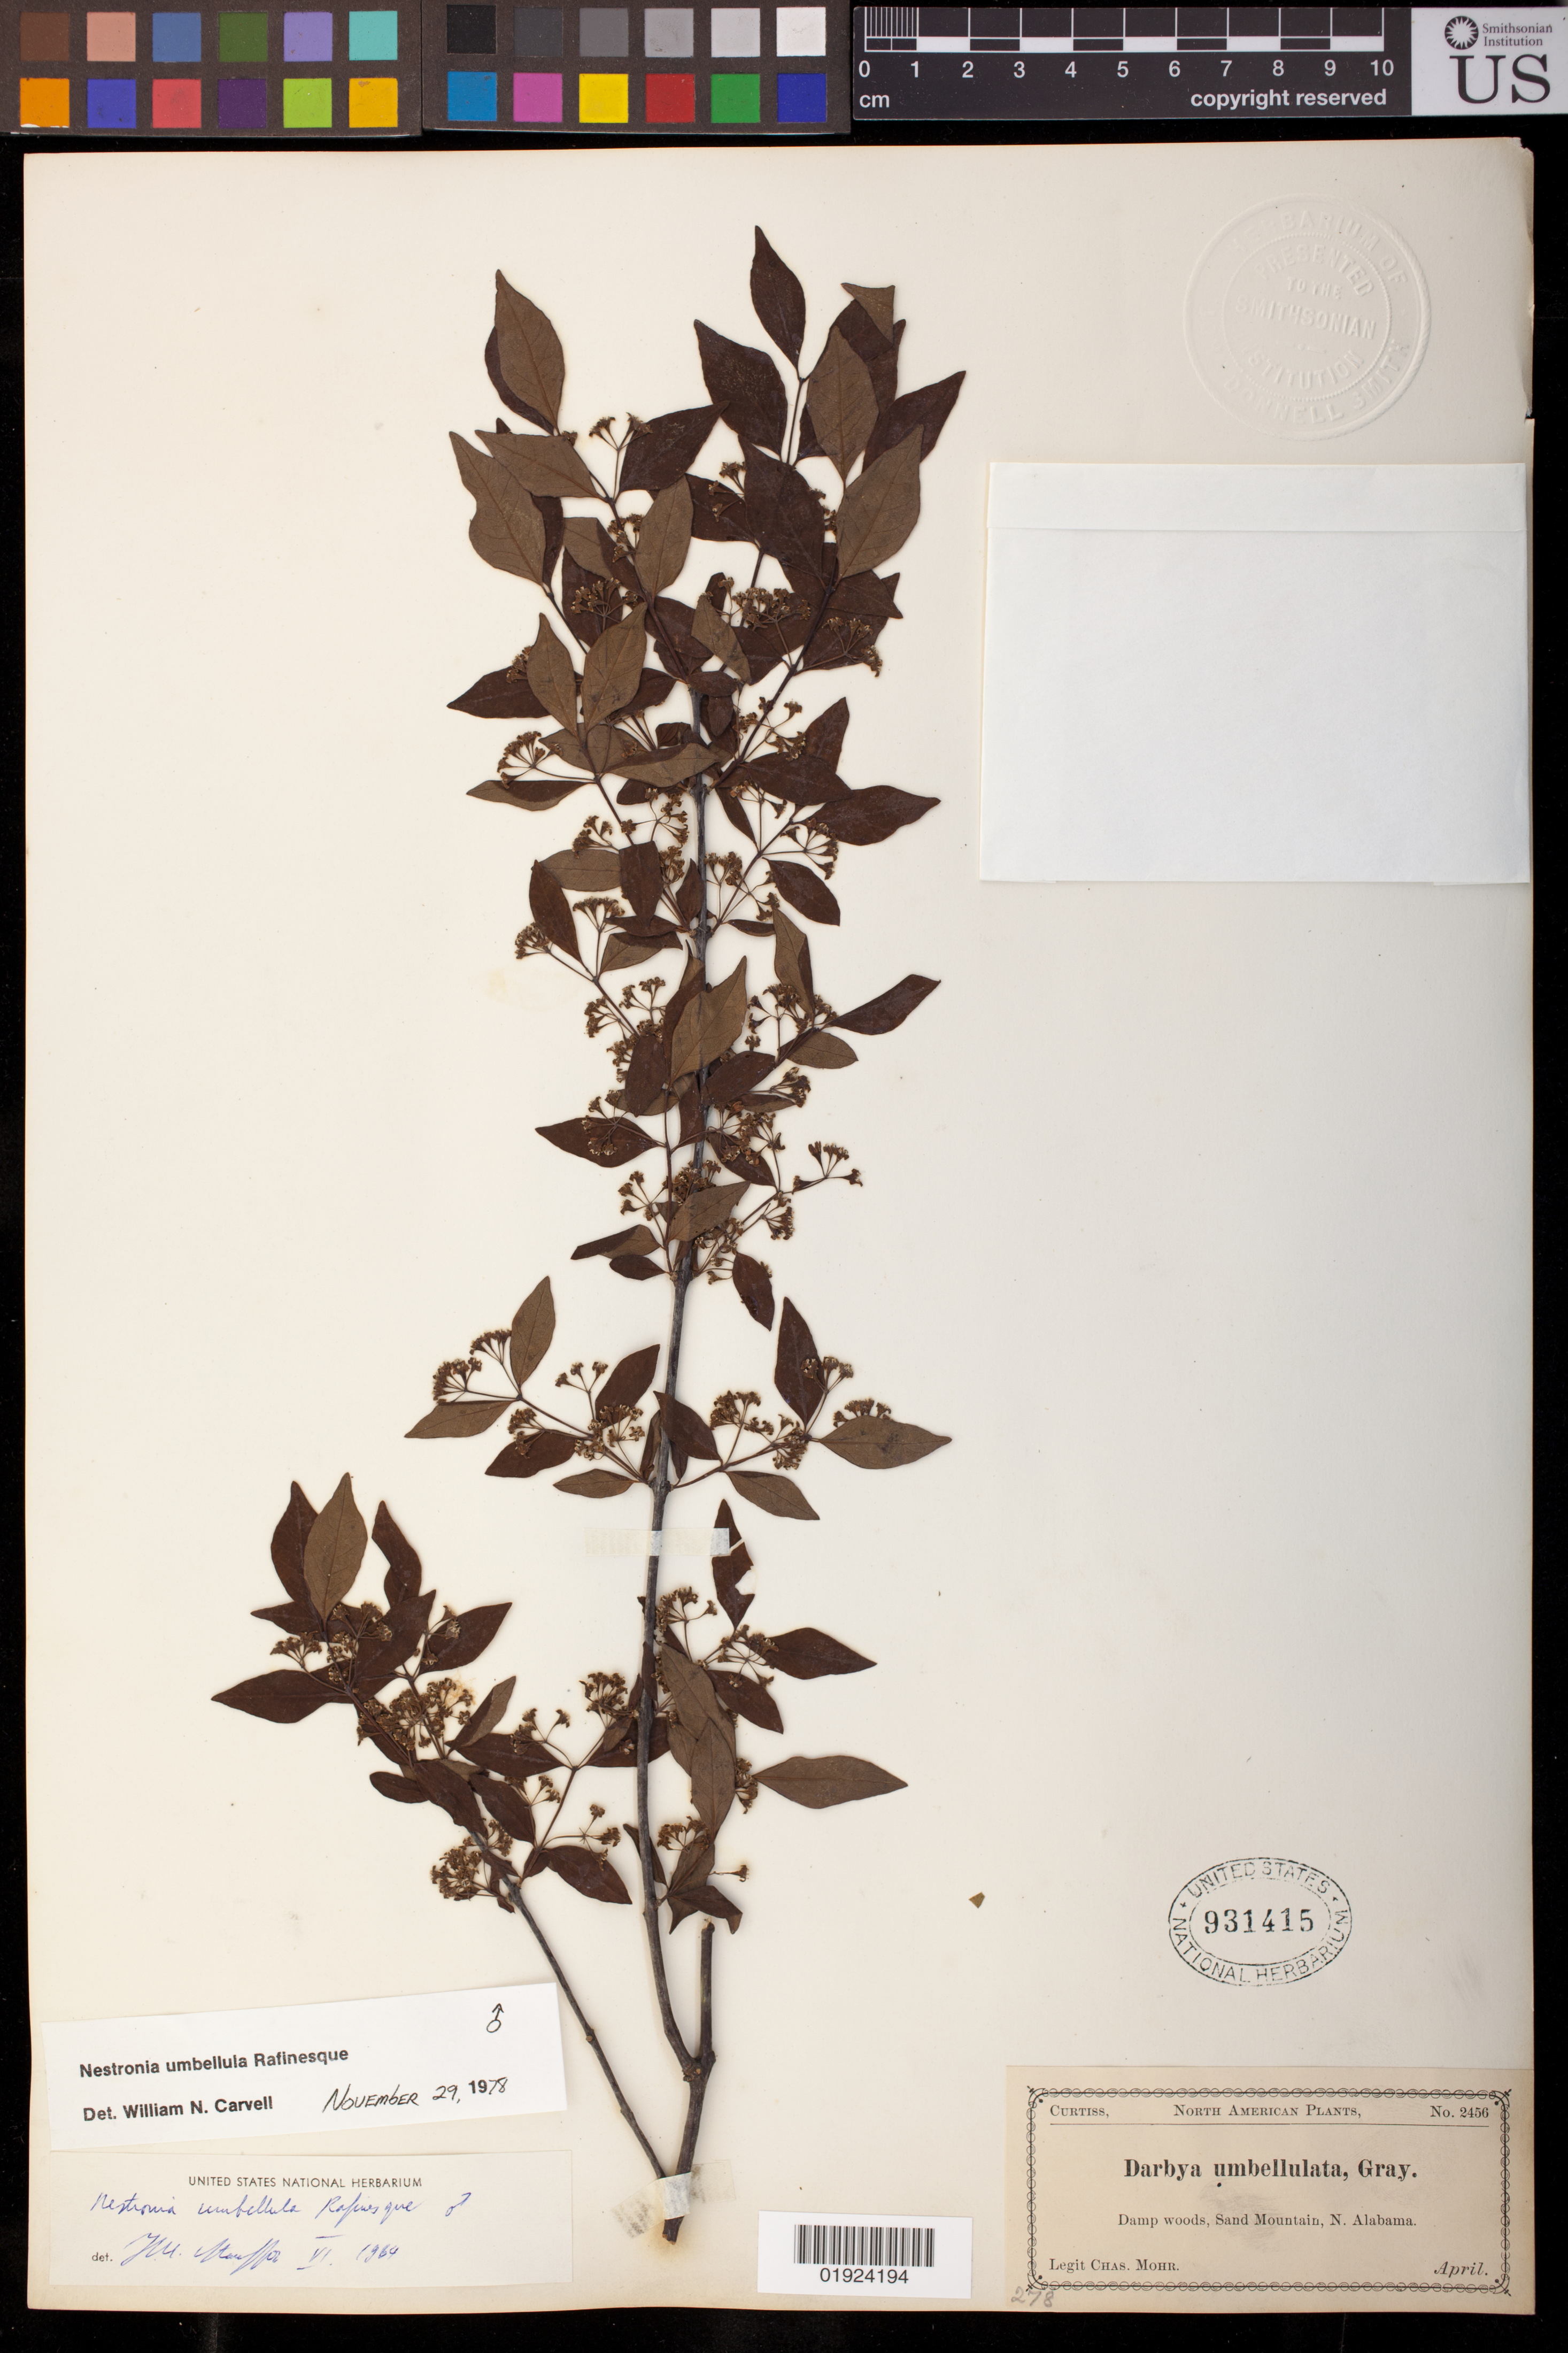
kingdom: Plantae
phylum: Tracheophyta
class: Magnoliopsida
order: Santalales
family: Santalaceae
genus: Nestronia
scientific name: Nestronia umbellula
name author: Raf.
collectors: C. T. Mohr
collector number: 2456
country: United States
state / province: Alabama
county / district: Jackson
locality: Sand Mountain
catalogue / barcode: US 931415